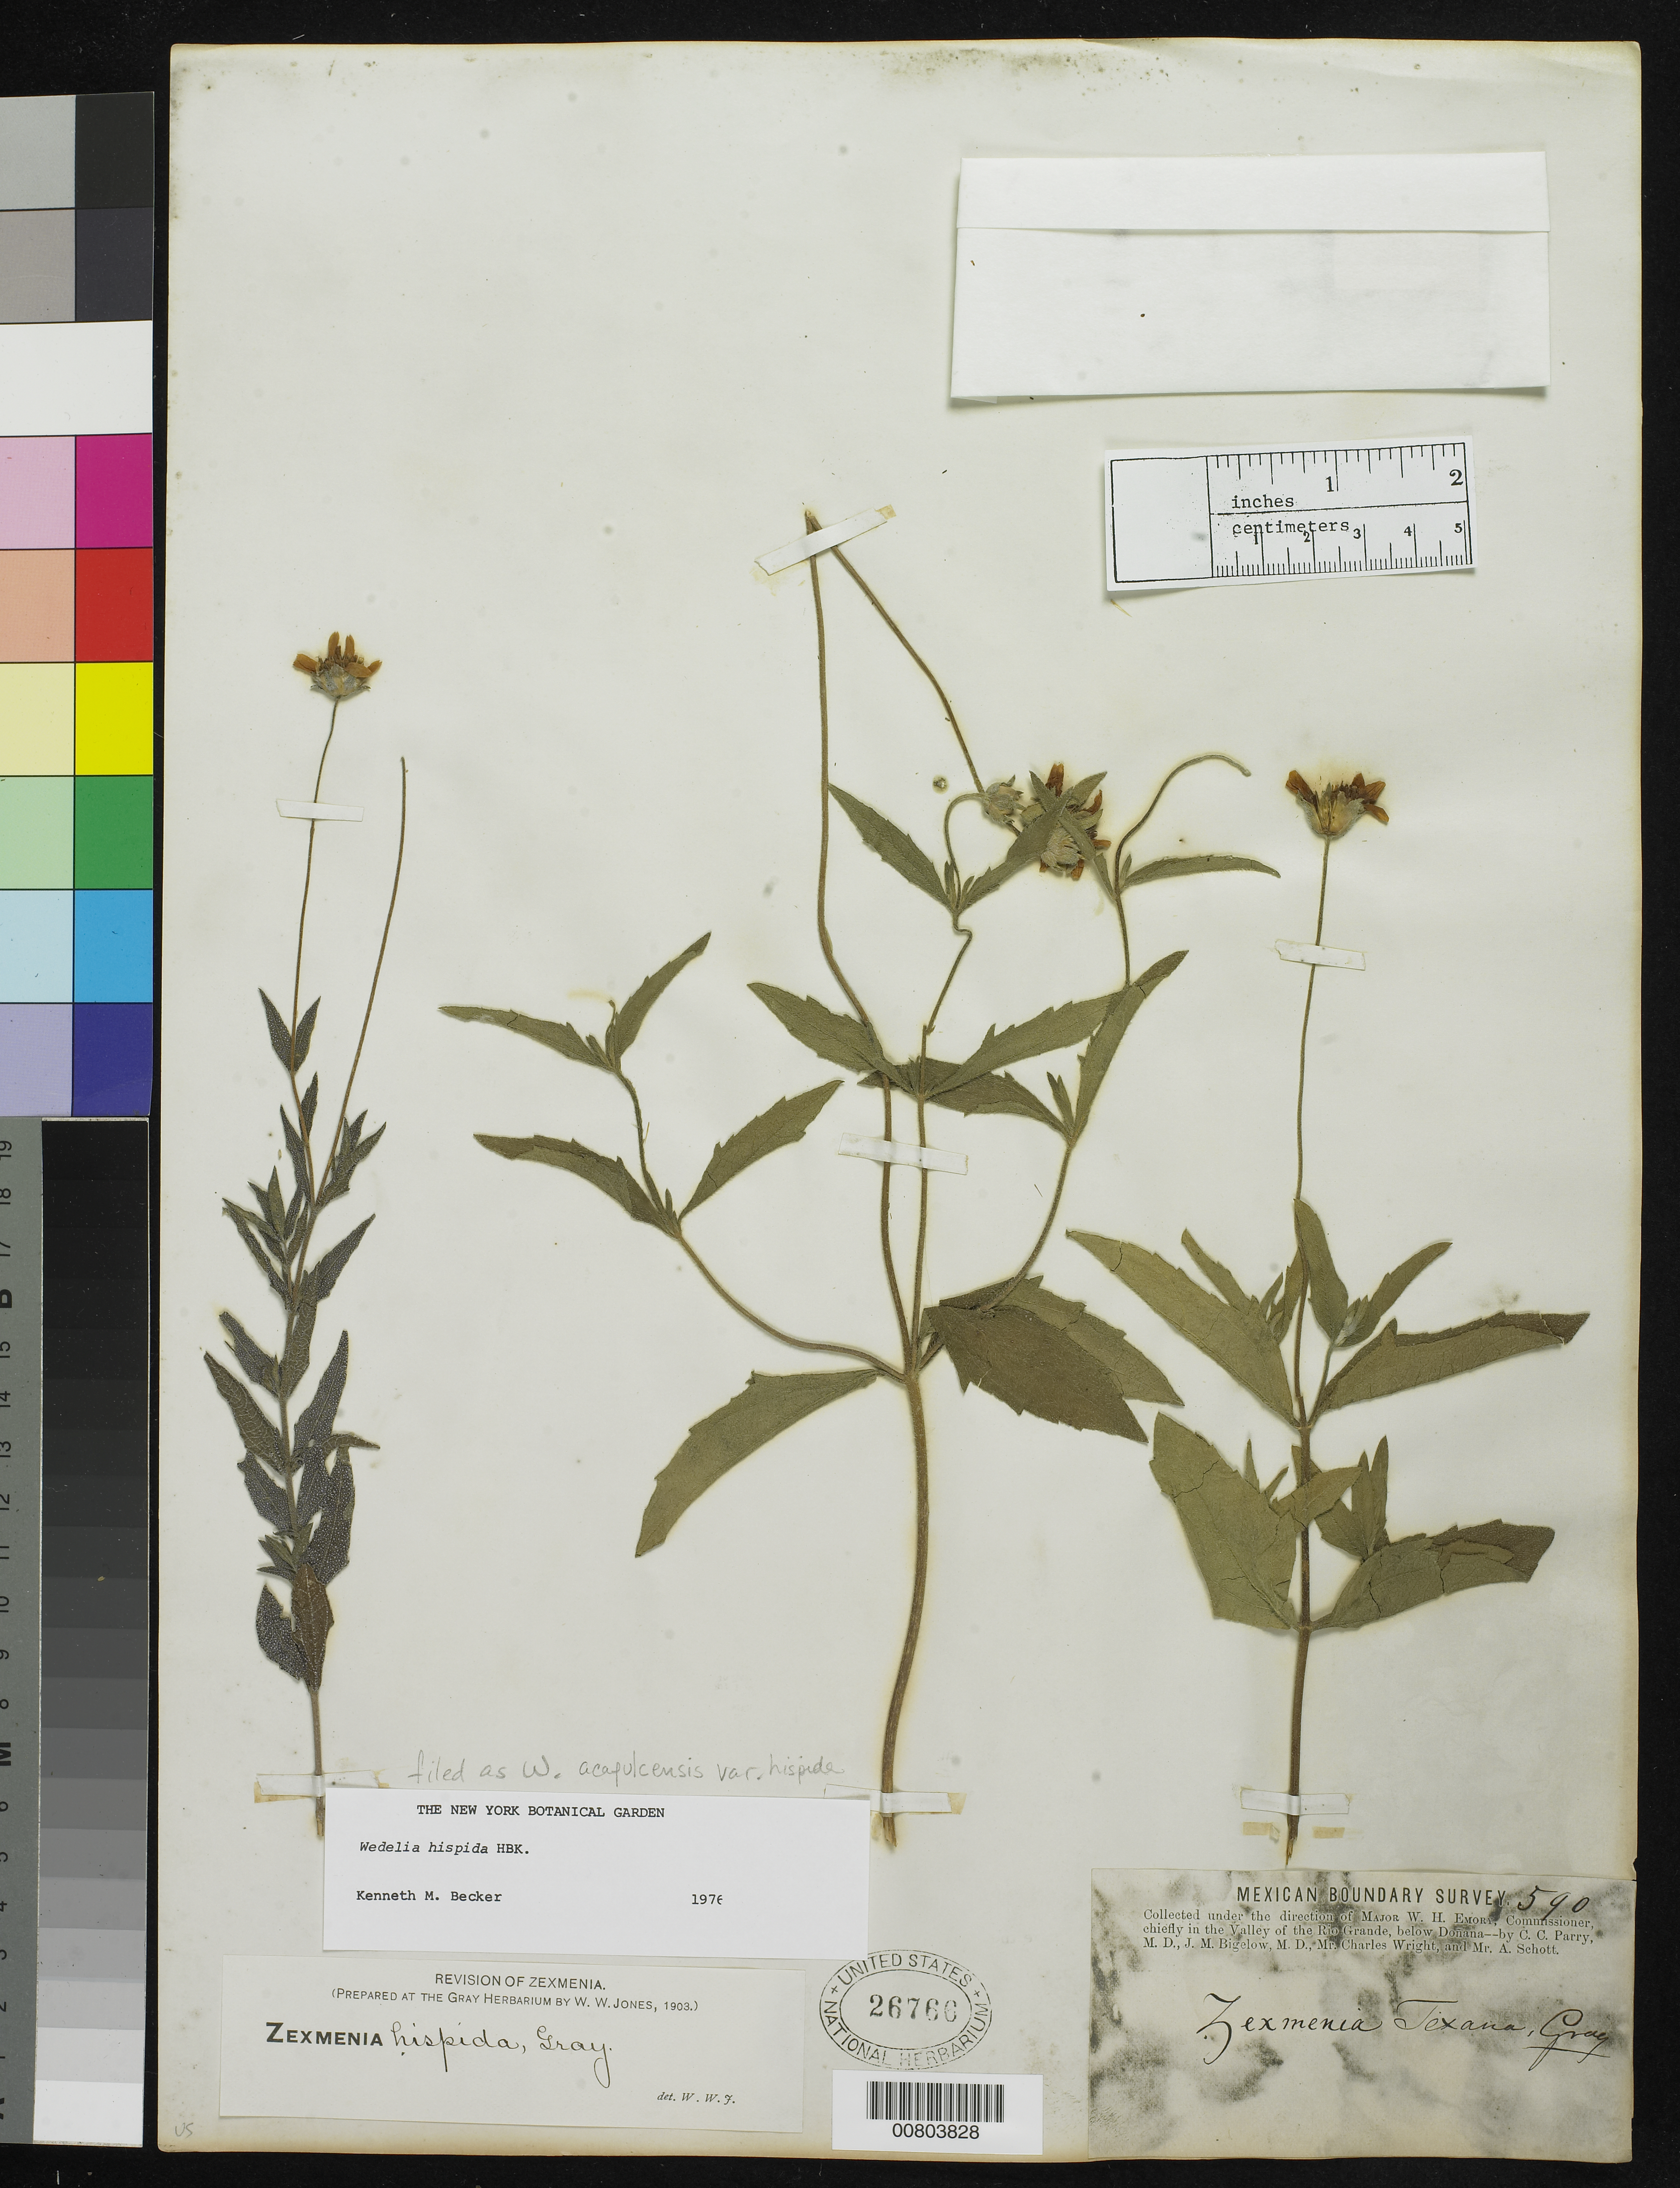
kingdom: Plantae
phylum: Tracheophyta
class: Magnoliopsida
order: Asterales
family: Asteraceae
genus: Wedelia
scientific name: Wedelia acapulcensis var. hispida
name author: (Kunth) Strother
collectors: C. C. Parry, J. M. Bigelow, C. Wright & A. C. V. Schott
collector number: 590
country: United States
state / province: New Mexico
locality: Valley of the Rio Grande, below Doñana, New Mexico.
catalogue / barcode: US 26766